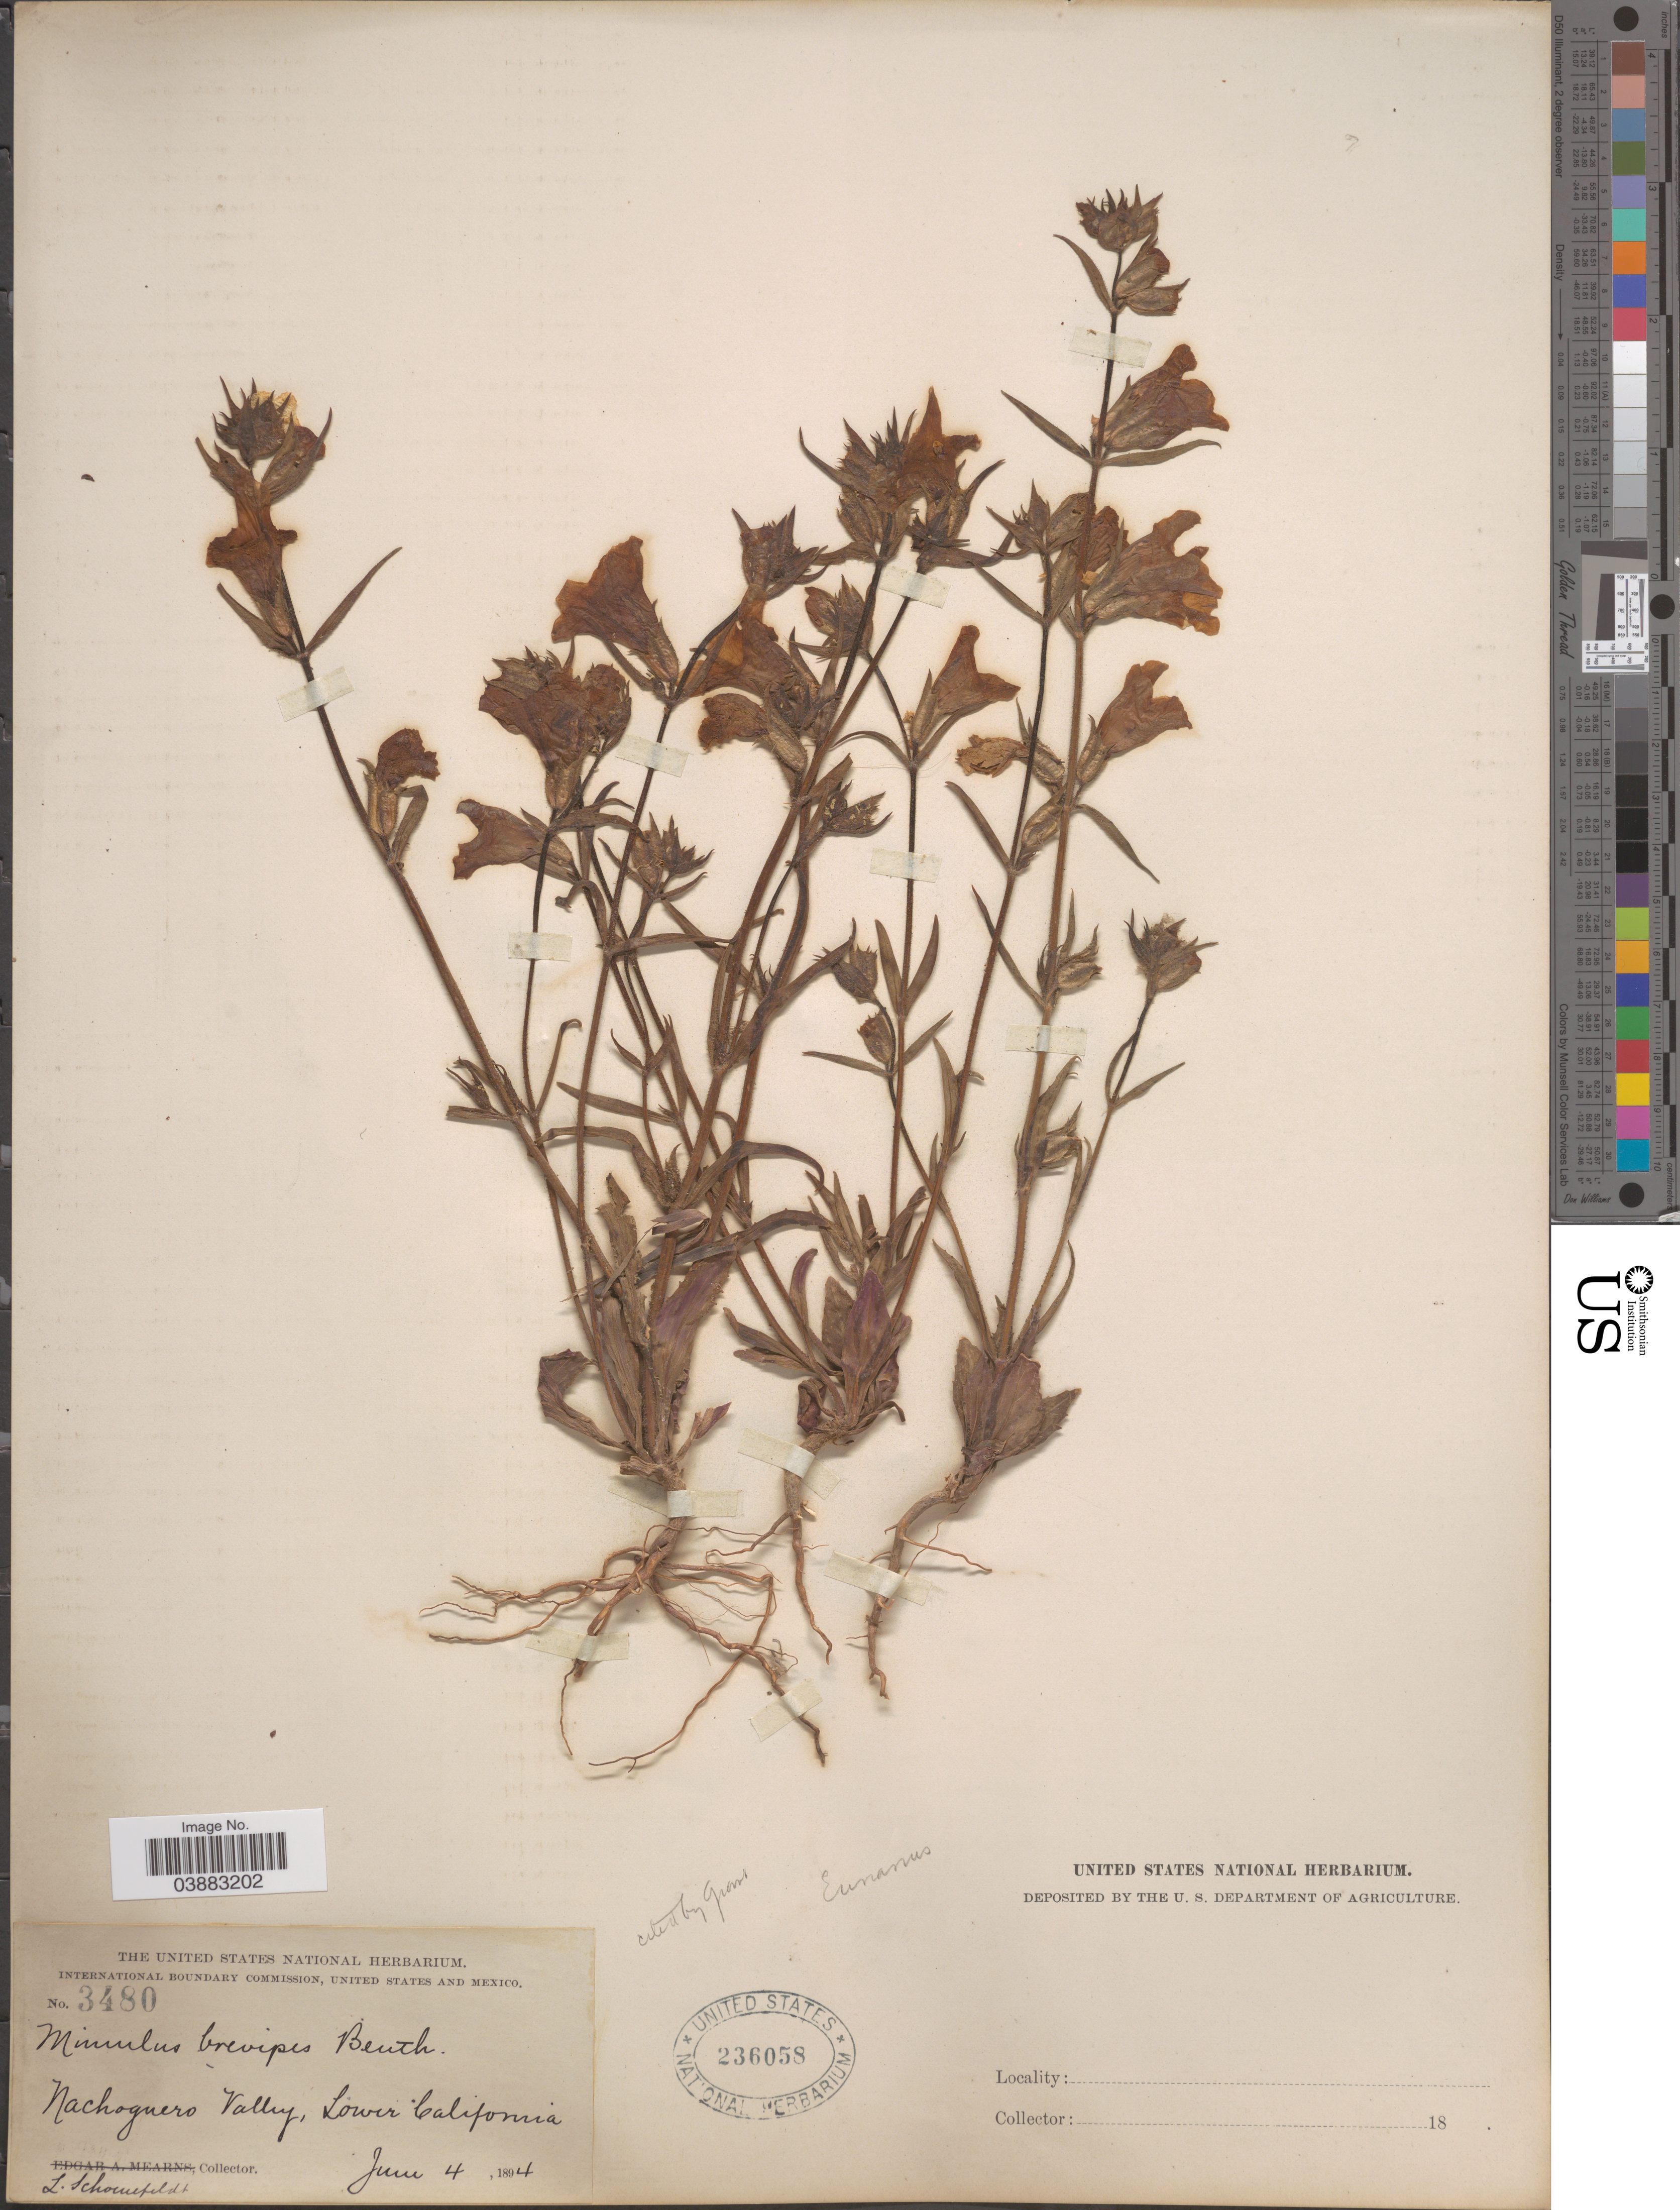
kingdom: Plantae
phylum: Tracheophyta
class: Magnoliopsida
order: Lamiales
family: Phrymaceae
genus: Mimulus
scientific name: Mimulus brevipes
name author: Benth.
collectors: L. Schoenefeldt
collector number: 3480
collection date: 1894-06-04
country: Mexico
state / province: Baja California Norte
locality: Nachoguero Valley, Lower California.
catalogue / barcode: US 236058